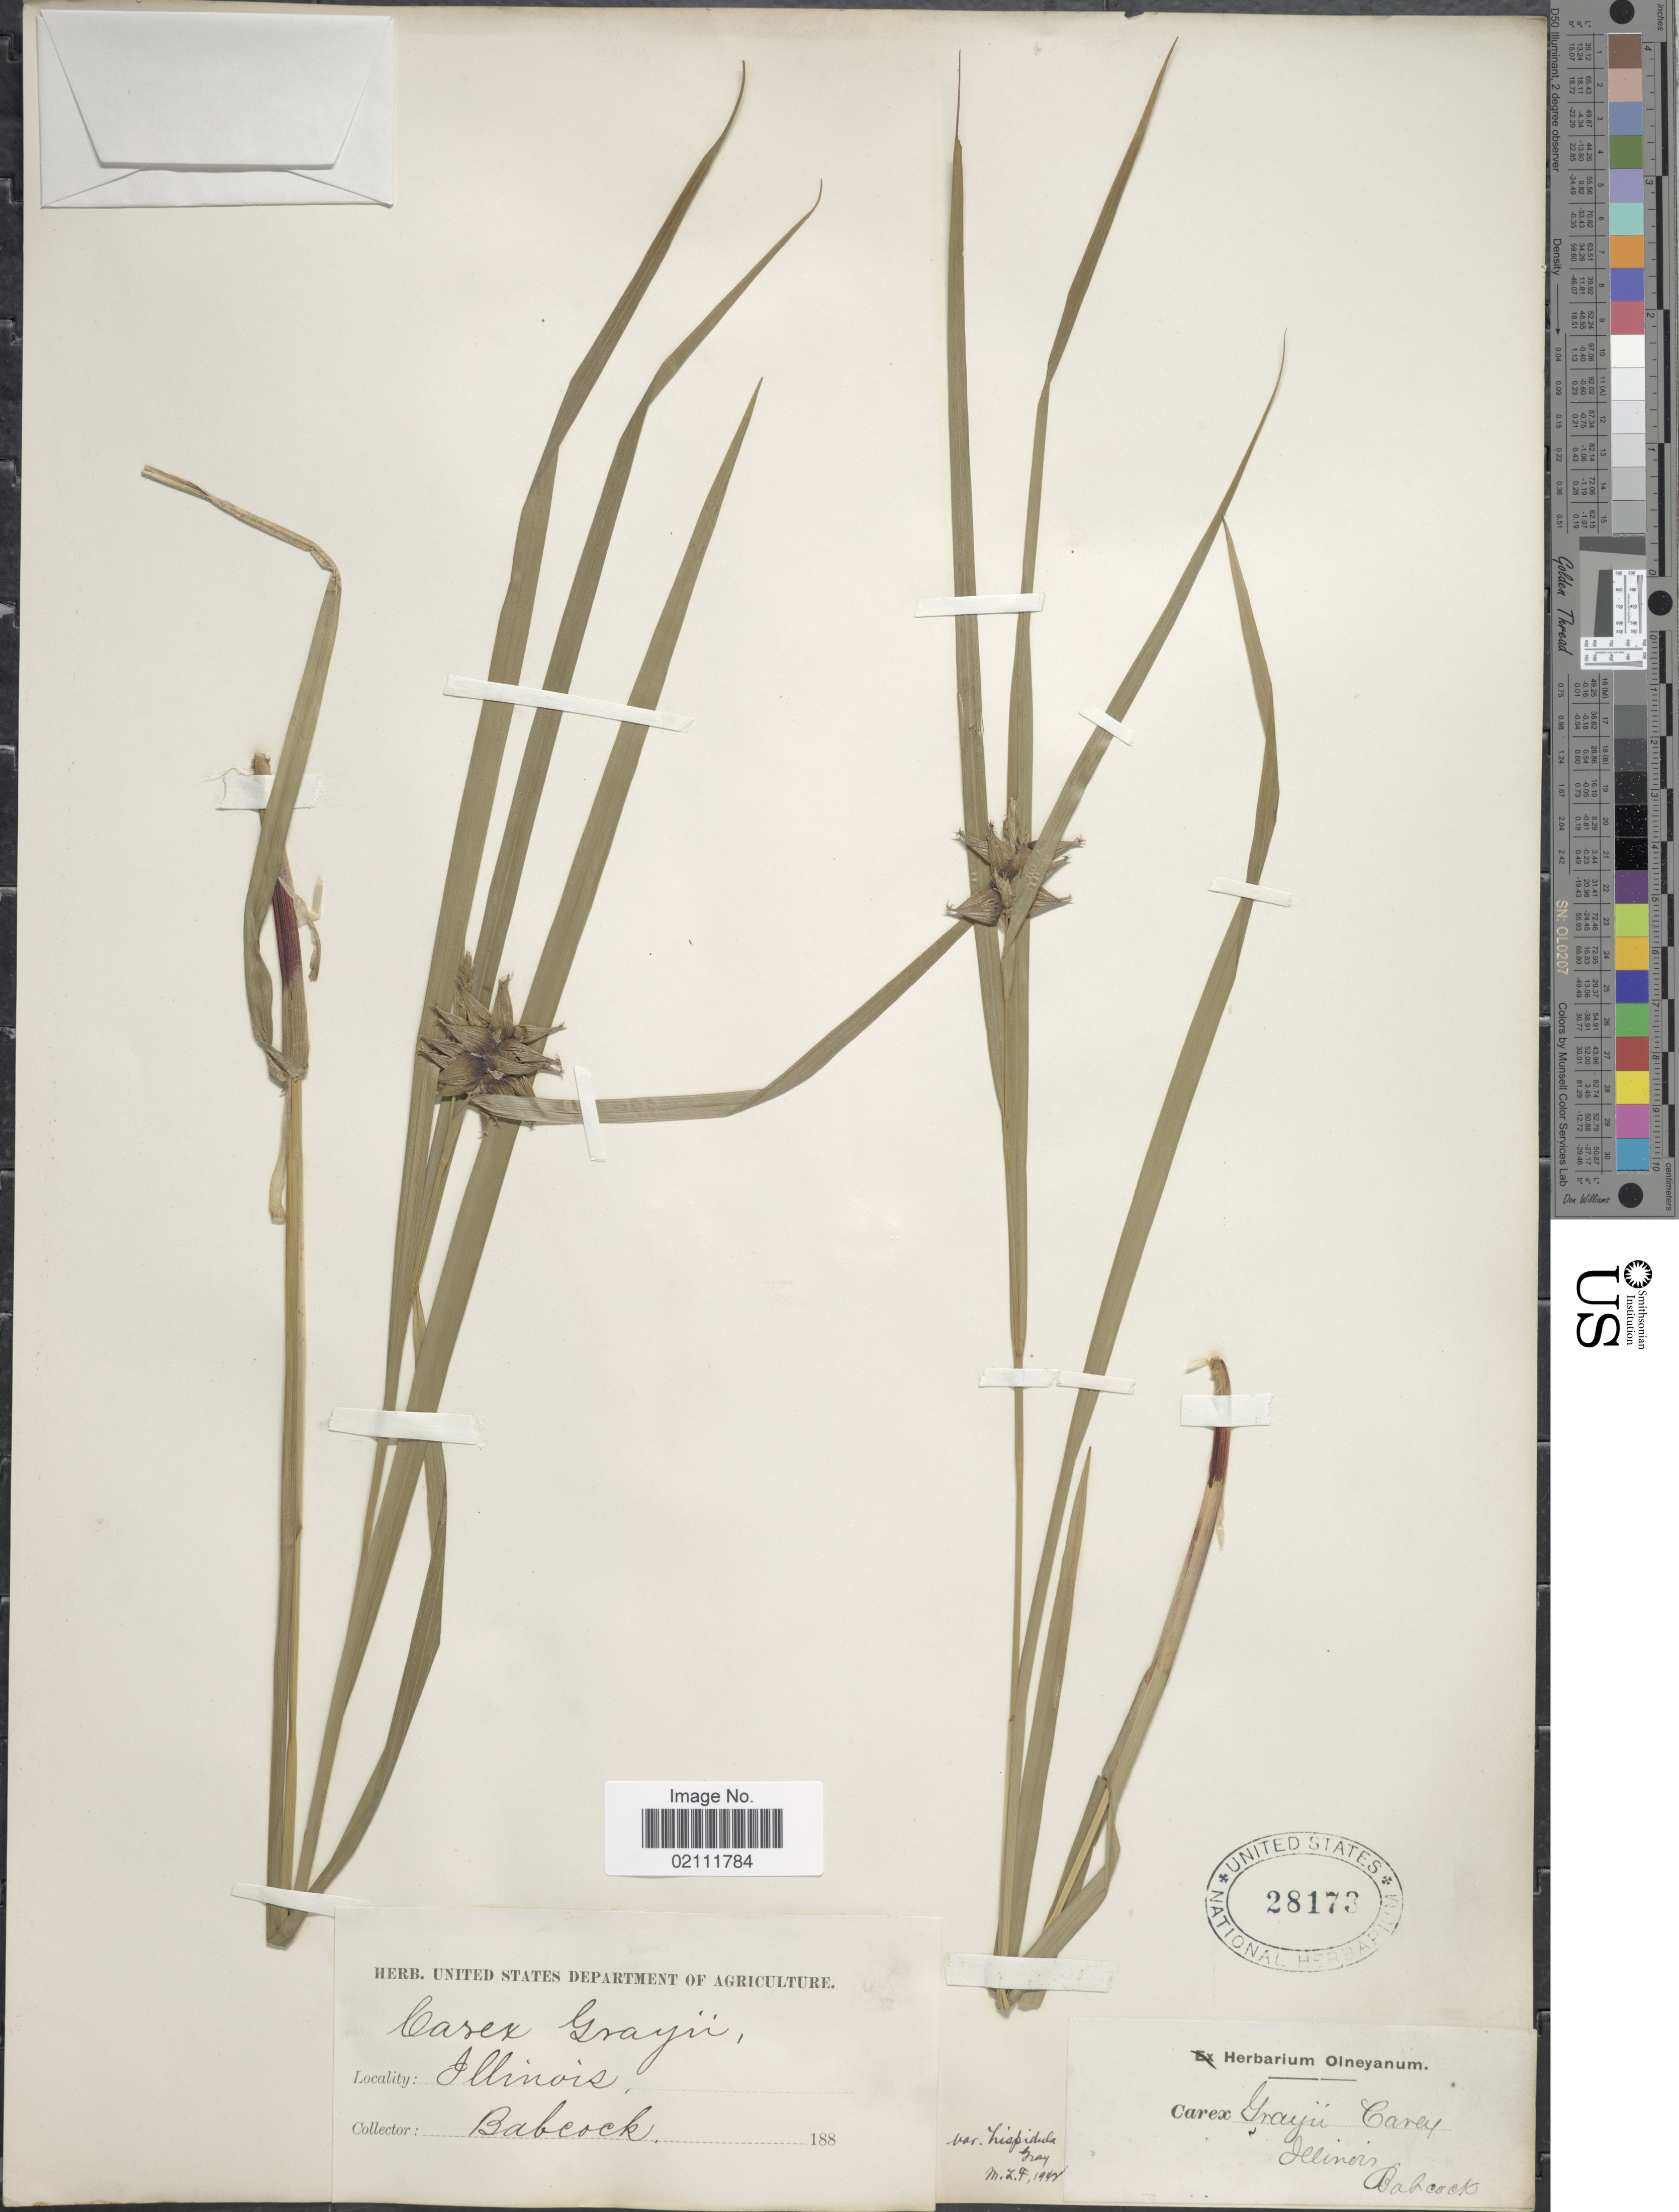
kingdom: Plantae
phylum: Tracheophyta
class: Liliopsida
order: Poales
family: Cyperaceae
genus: Carex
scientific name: Carex grayi var. hispidula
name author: A. Gray ex L.H. Bailey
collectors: Babcock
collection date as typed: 188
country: United States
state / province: Illinois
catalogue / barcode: US 28173